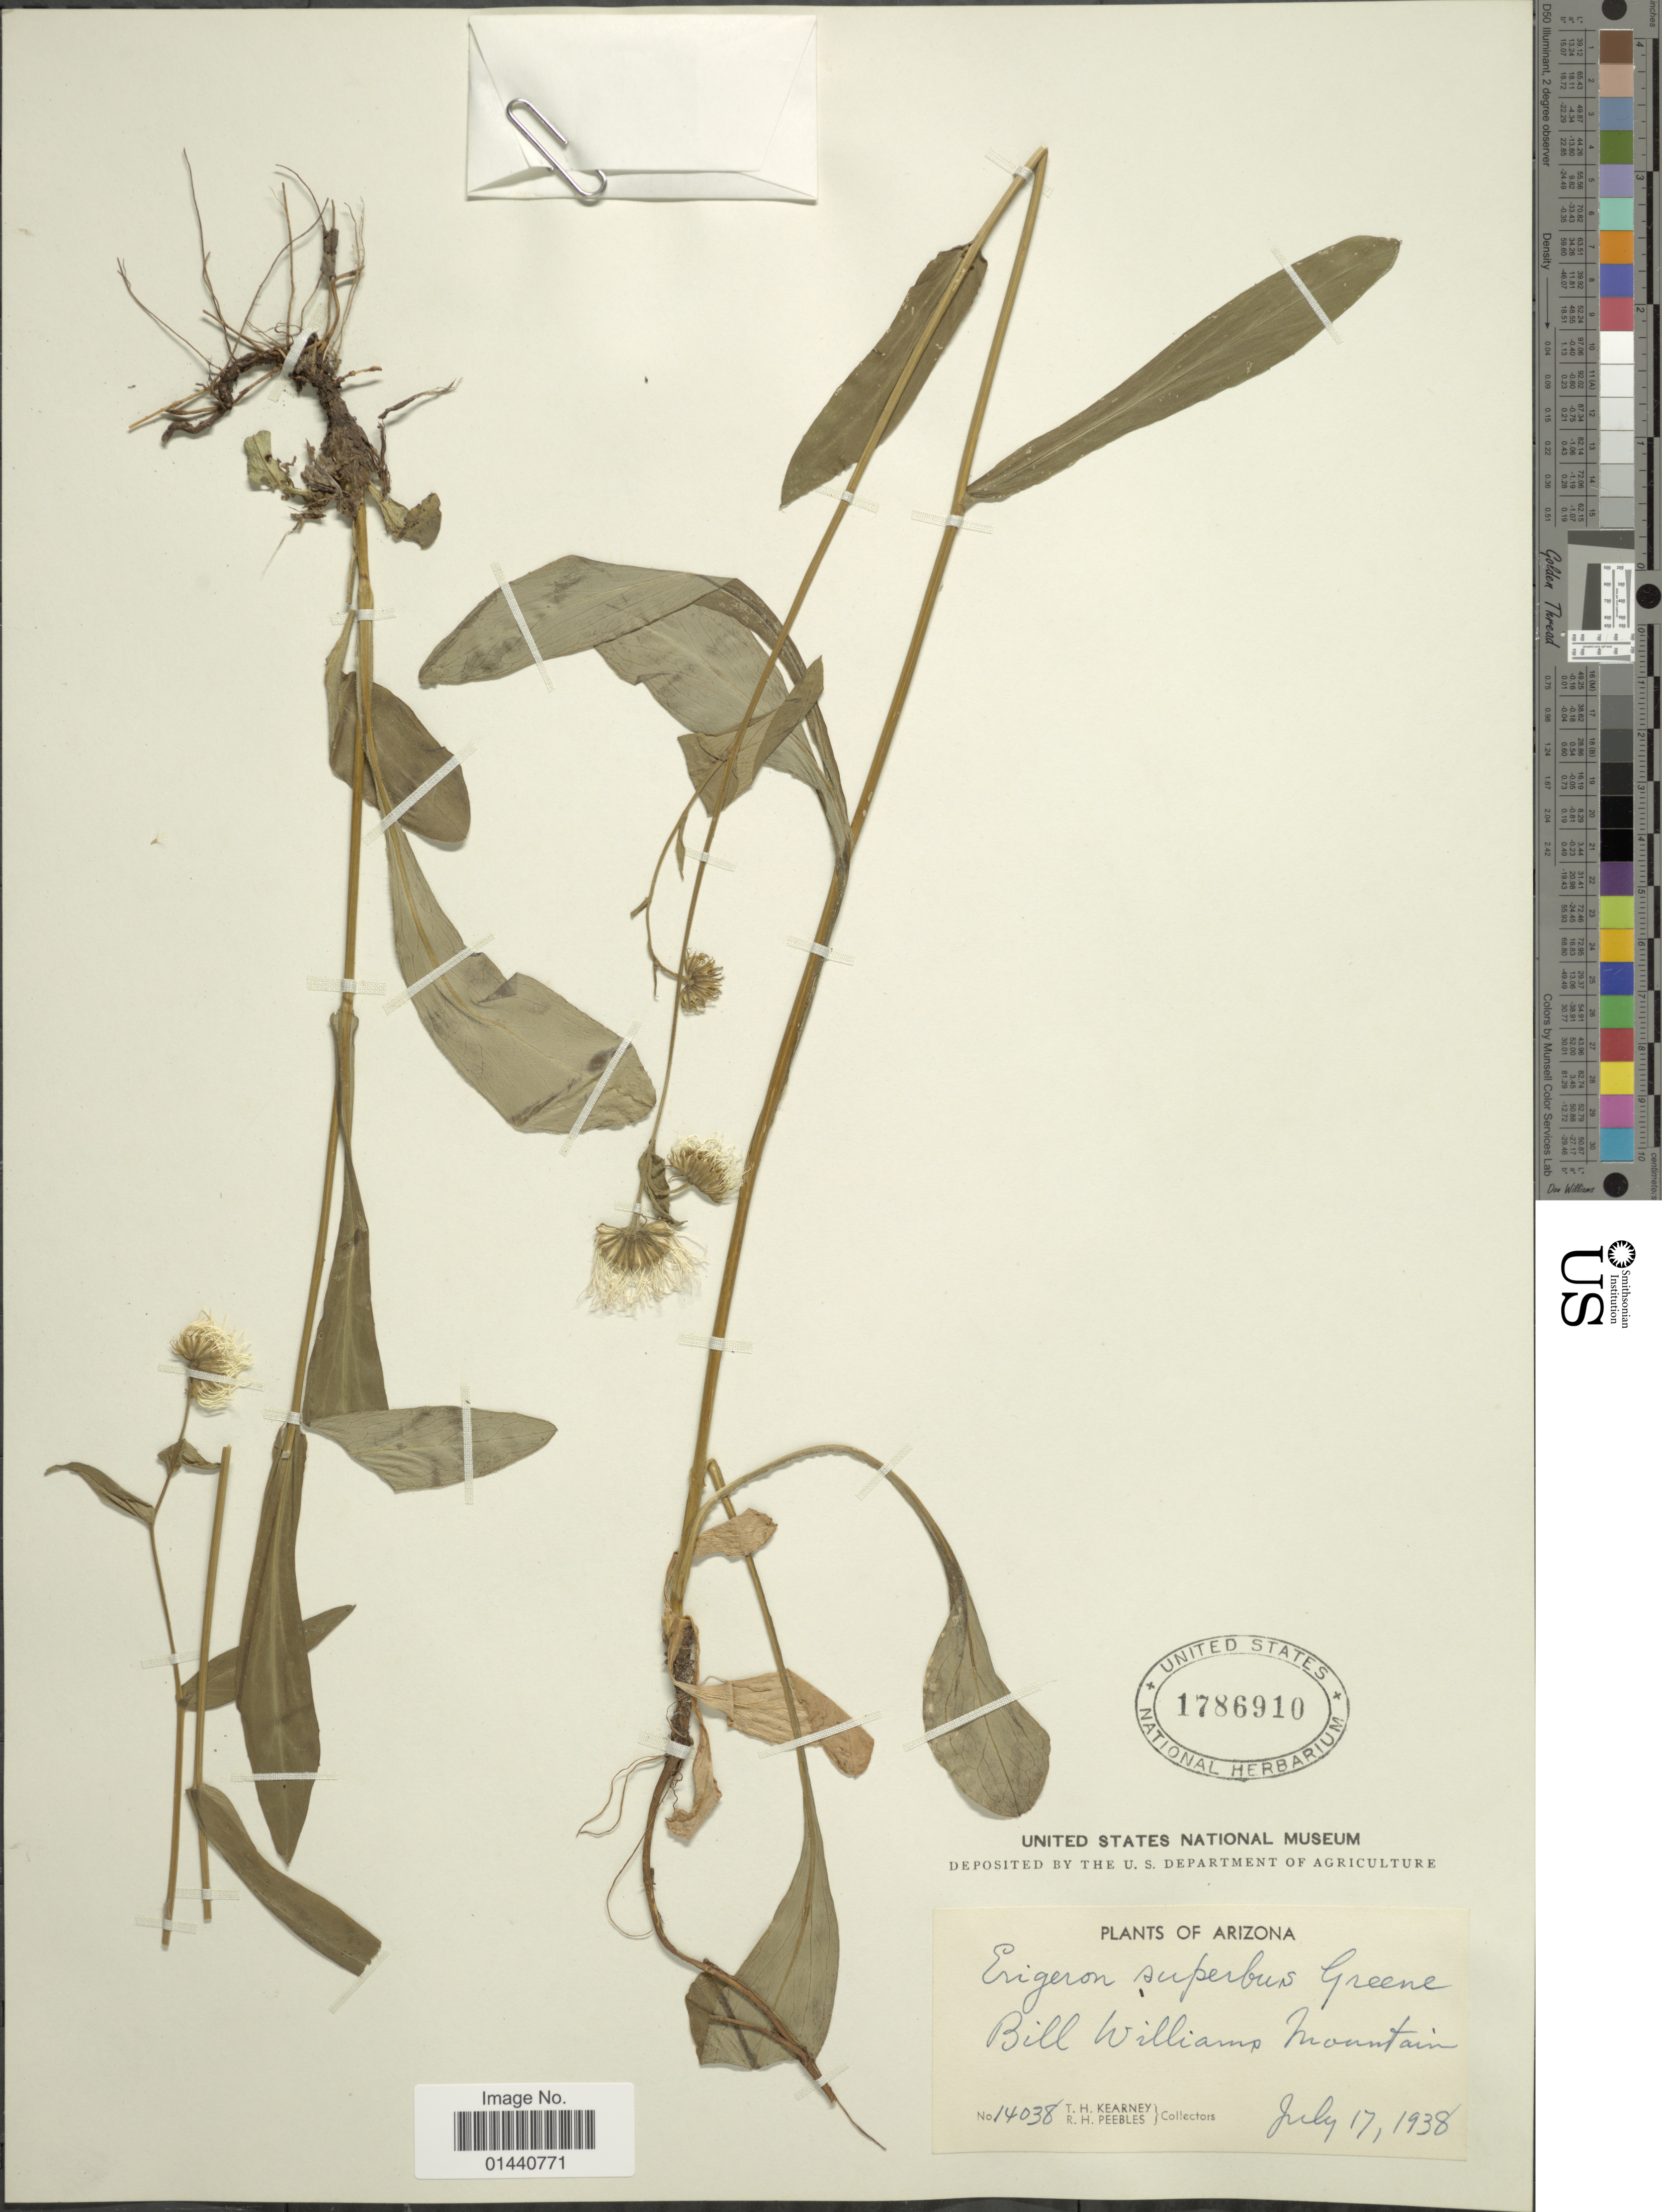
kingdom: Plantae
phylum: Tracheophyta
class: Magnoliopsida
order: Asterales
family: Asteraceae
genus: Erigeron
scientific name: Erigeron superbus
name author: Greene ex Rydb.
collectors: T. H. Kearney & R. H. Peebles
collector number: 14038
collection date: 1938-07-17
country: United States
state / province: Arizona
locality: Bill Williams Mountain.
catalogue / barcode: US 1786910